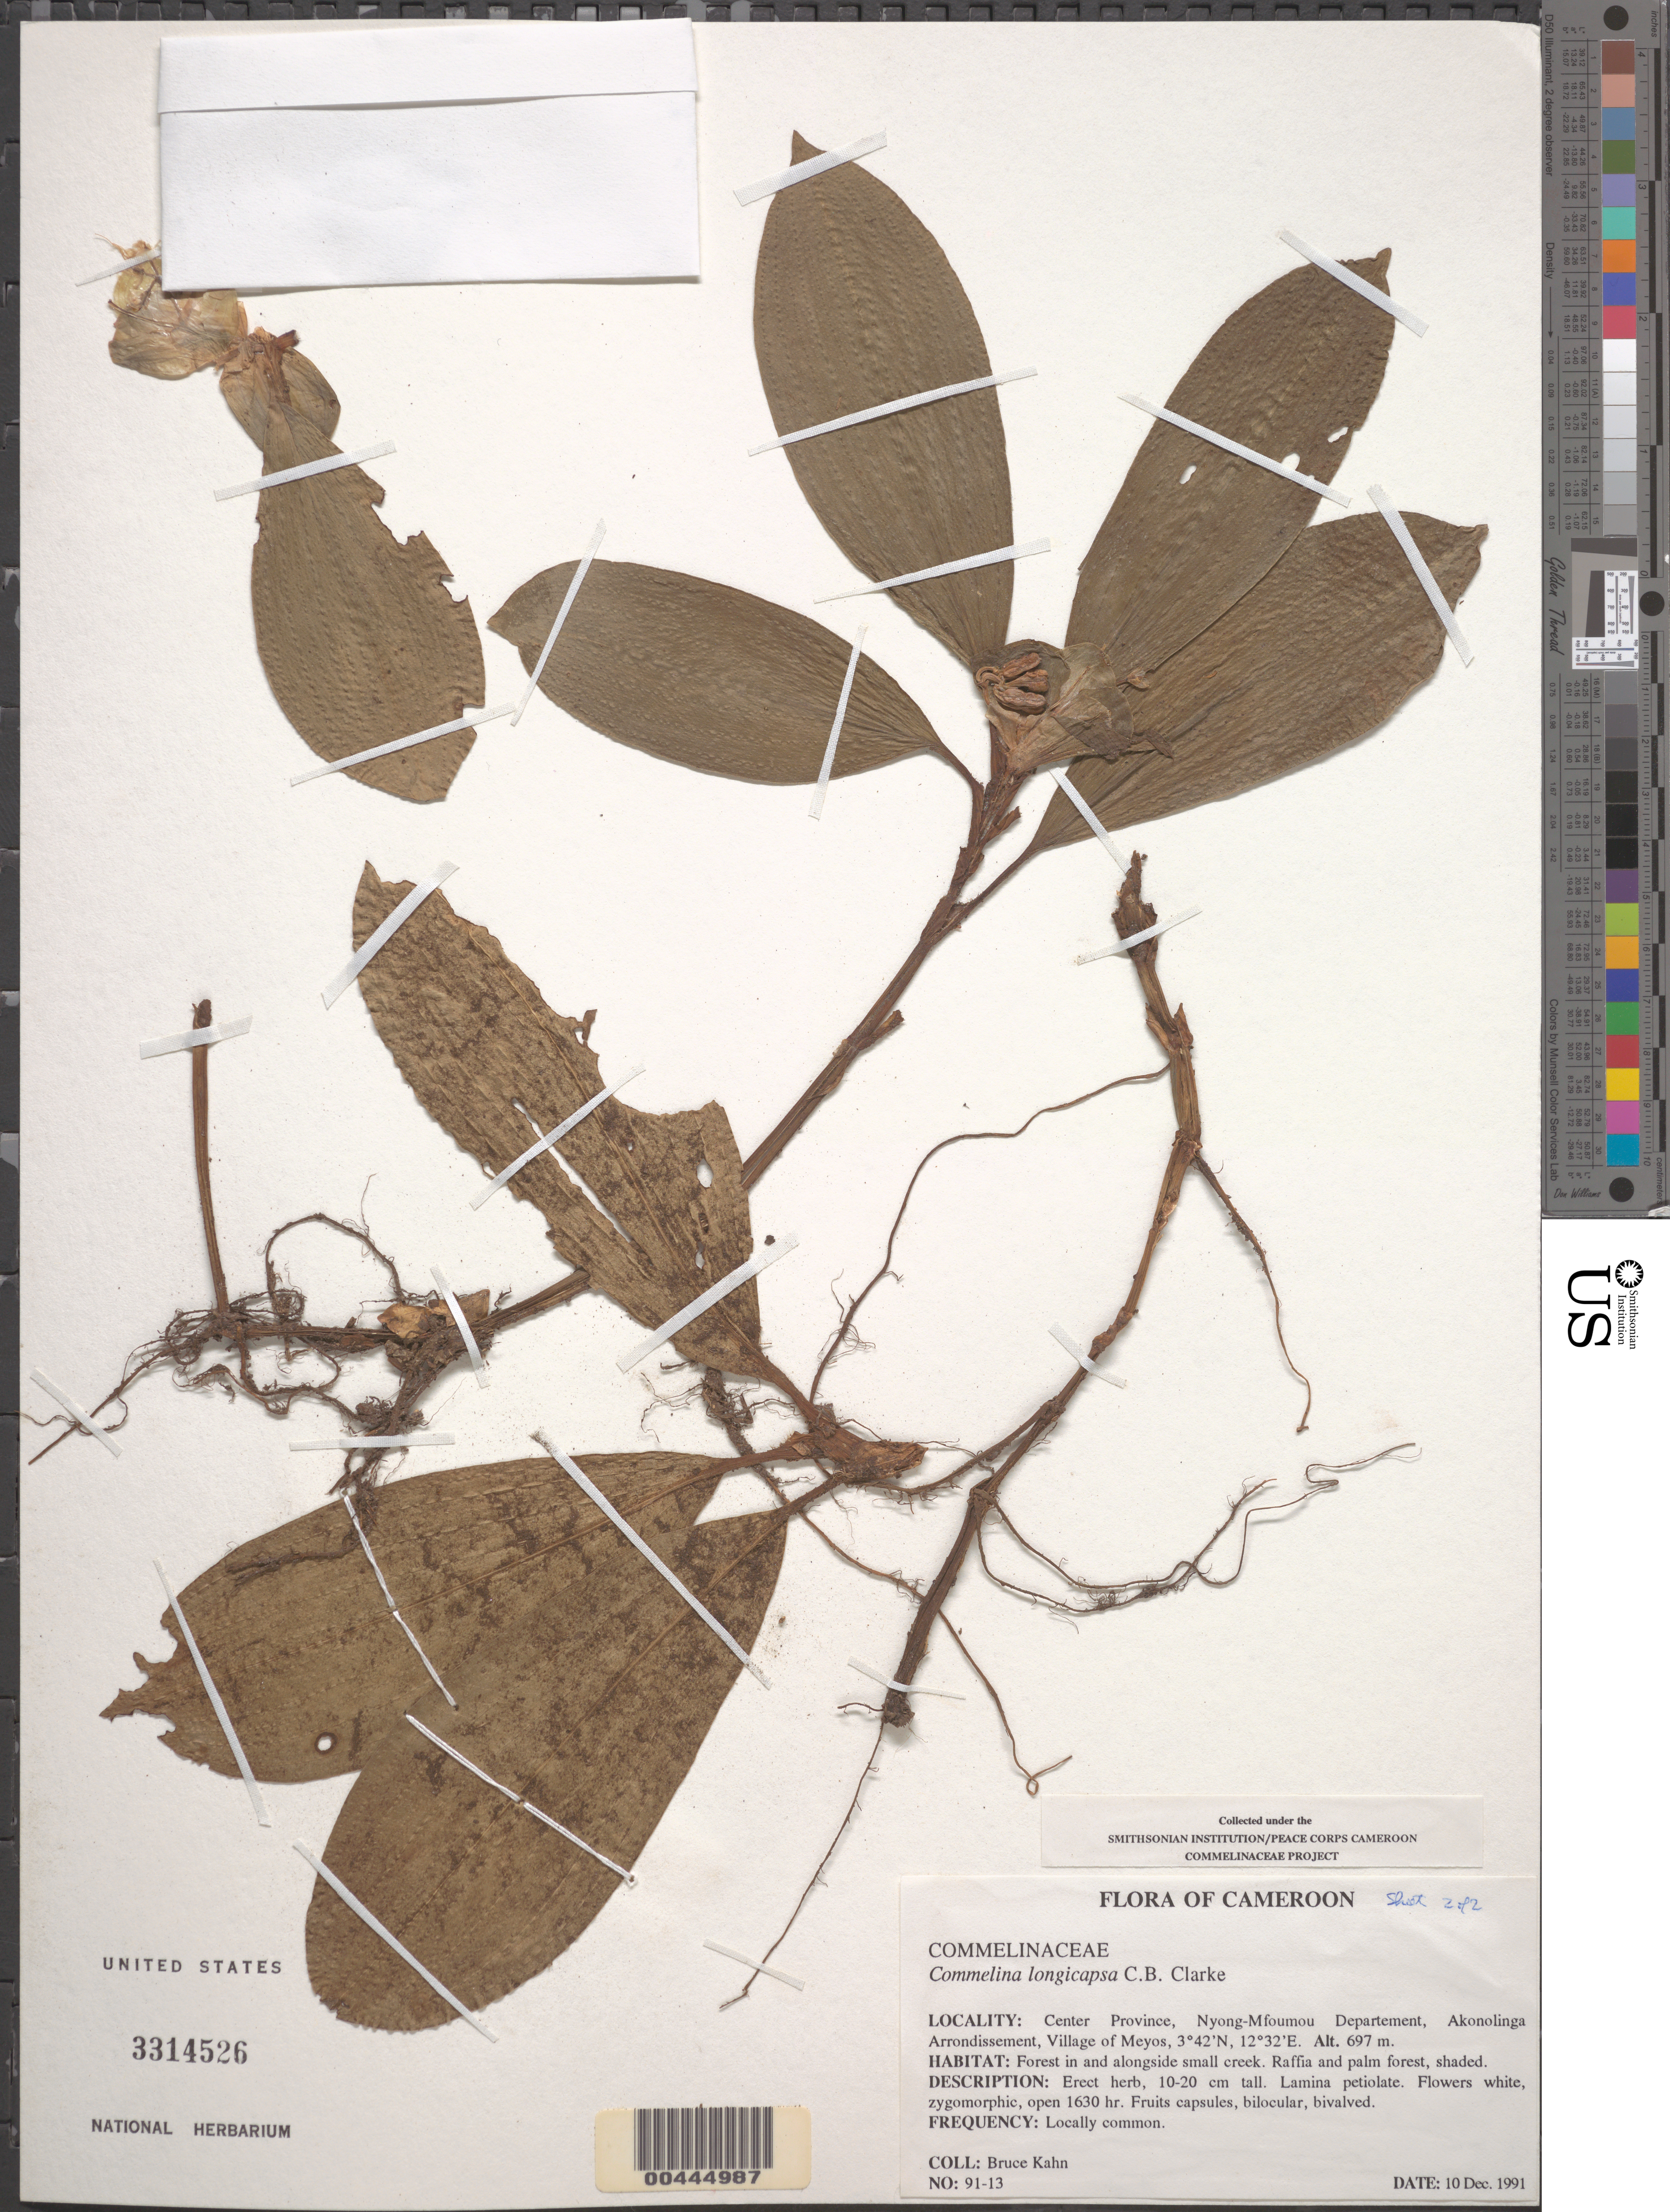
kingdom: Plantae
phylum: Tracheophyta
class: Liliopsida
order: Commelinales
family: Commelinaceae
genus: Commelina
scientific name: Commelina longicapsa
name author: C.B. Clarke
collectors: B. Kahn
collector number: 91-13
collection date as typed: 10 Dec 1991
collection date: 1991-12-10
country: Cameroon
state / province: Centre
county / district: Nyong-et-mfoumou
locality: Nyong-mfoumou dept., akonolinga arrondissement, meyos village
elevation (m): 697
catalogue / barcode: US 3314526